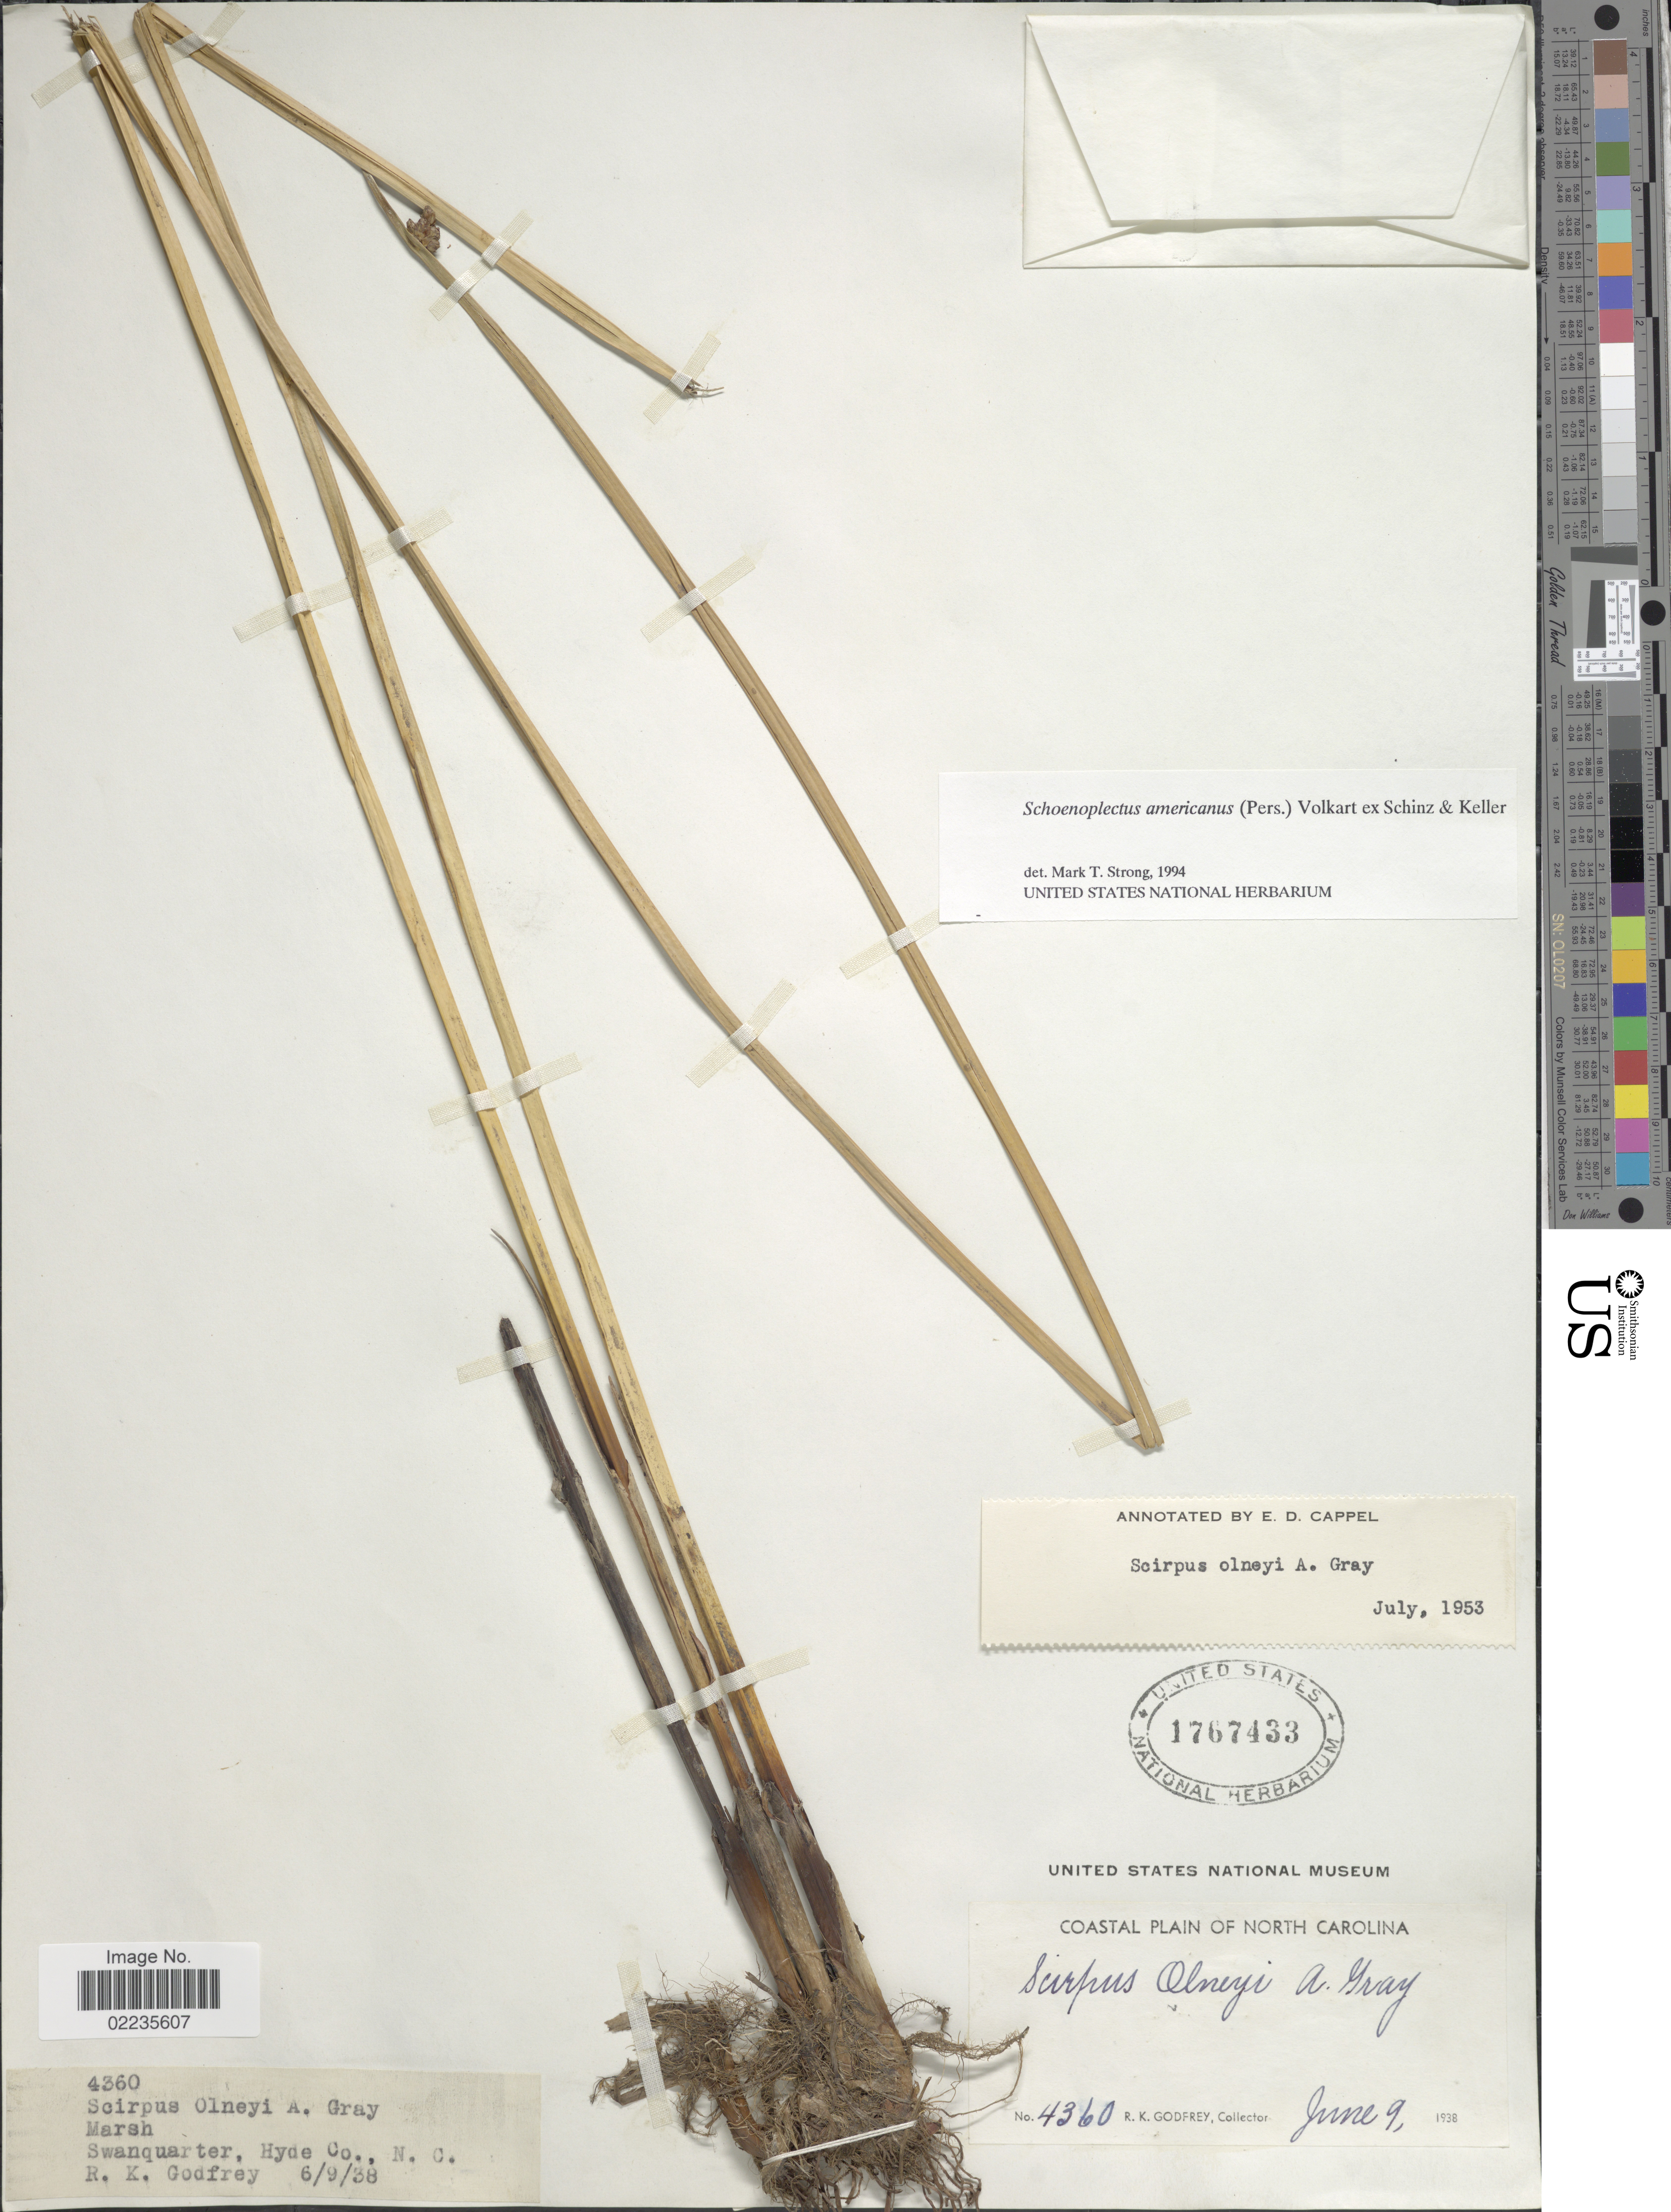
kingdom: Plantae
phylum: Tracheophyta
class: Liliopsida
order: Poales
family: Cyperaceae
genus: Schoenoplectus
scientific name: Schoenoplectus americanus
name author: (Pers.) Volkart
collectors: R. K. Godfrey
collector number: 4360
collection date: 1938-06-09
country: United States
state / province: North Carolina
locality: Coastal Plain of North Carolina, Swanquarter, Hyde Co., N. C.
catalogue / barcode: US 1767433